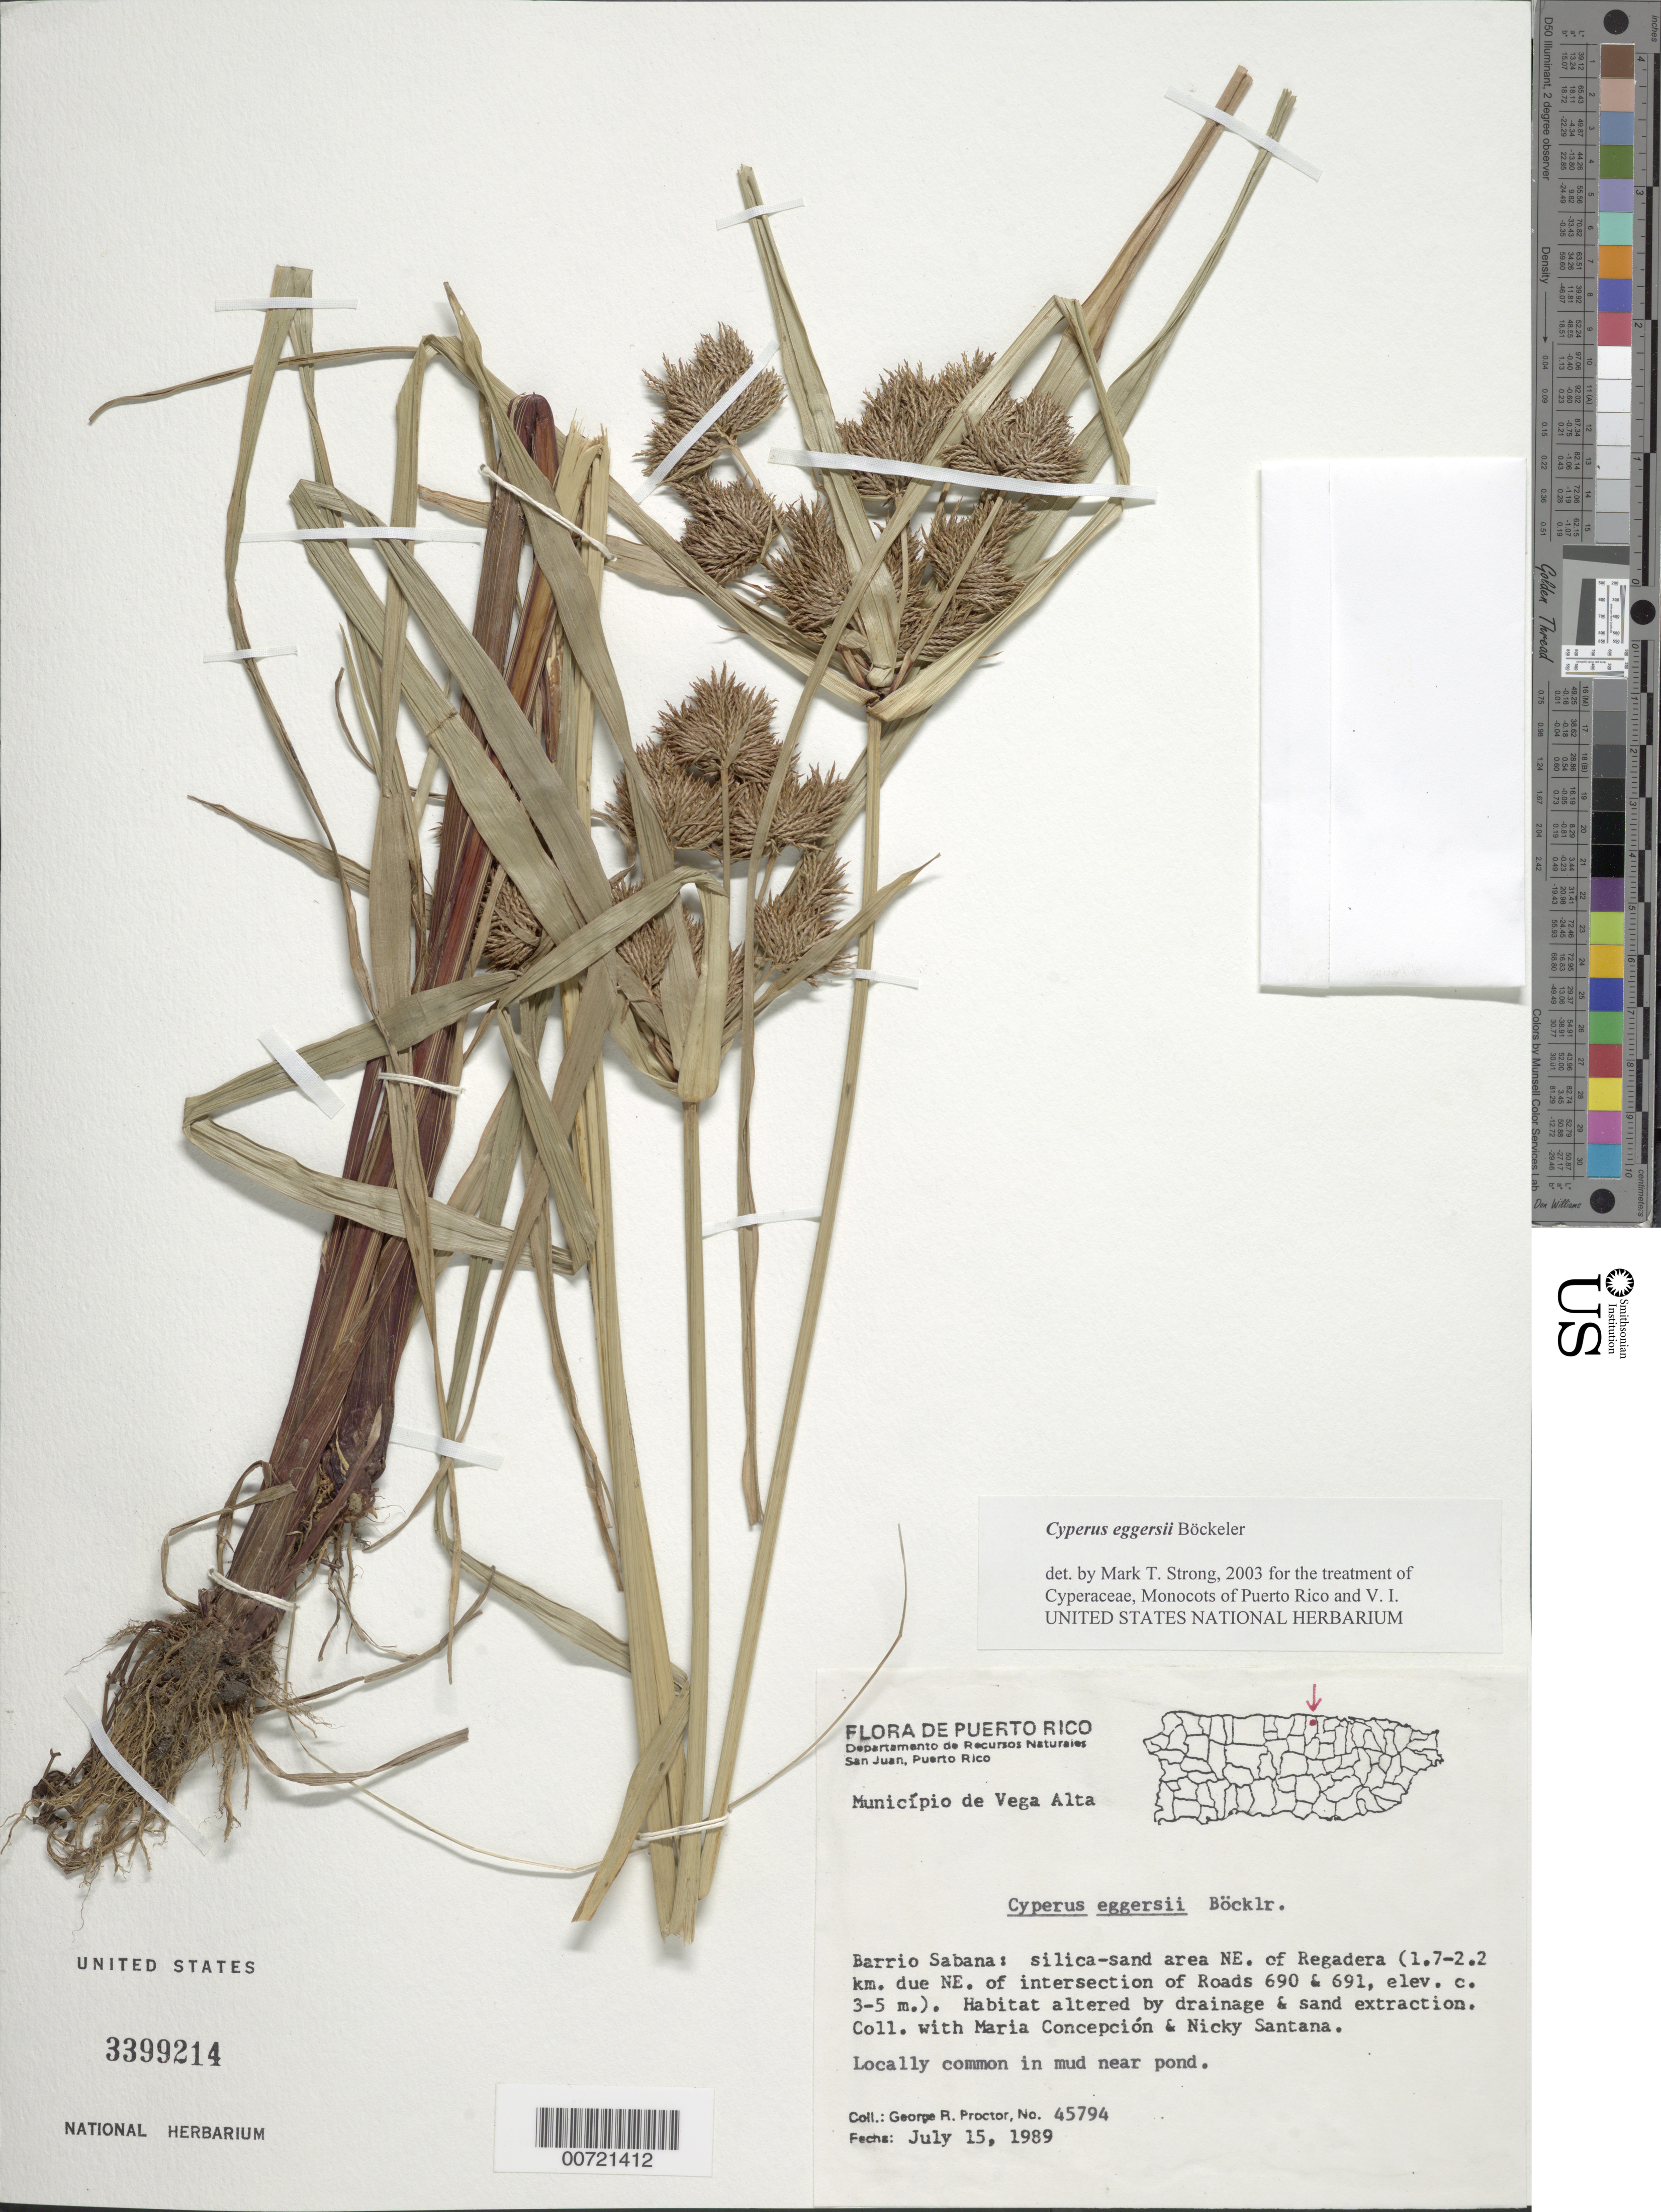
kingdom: Plantae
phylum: Tracheophyta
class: Liliopsida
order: Poales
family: Cyperaceae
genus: Cyperus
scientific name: Cyperus eggersii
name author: Boeckeler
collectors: G. R. Proctor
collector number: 45794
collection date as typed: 15 Jul 1989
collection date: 1989-07-15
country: Puerto Rico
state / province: Vega Alta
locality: Vega Alta: Barrio Sabana, silica-sand area NE of Regadera (1.7-2.2 km due NE of jct. Rds. 690 and 691).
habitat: In mud near pond.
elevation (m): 3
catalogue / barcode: US 339921